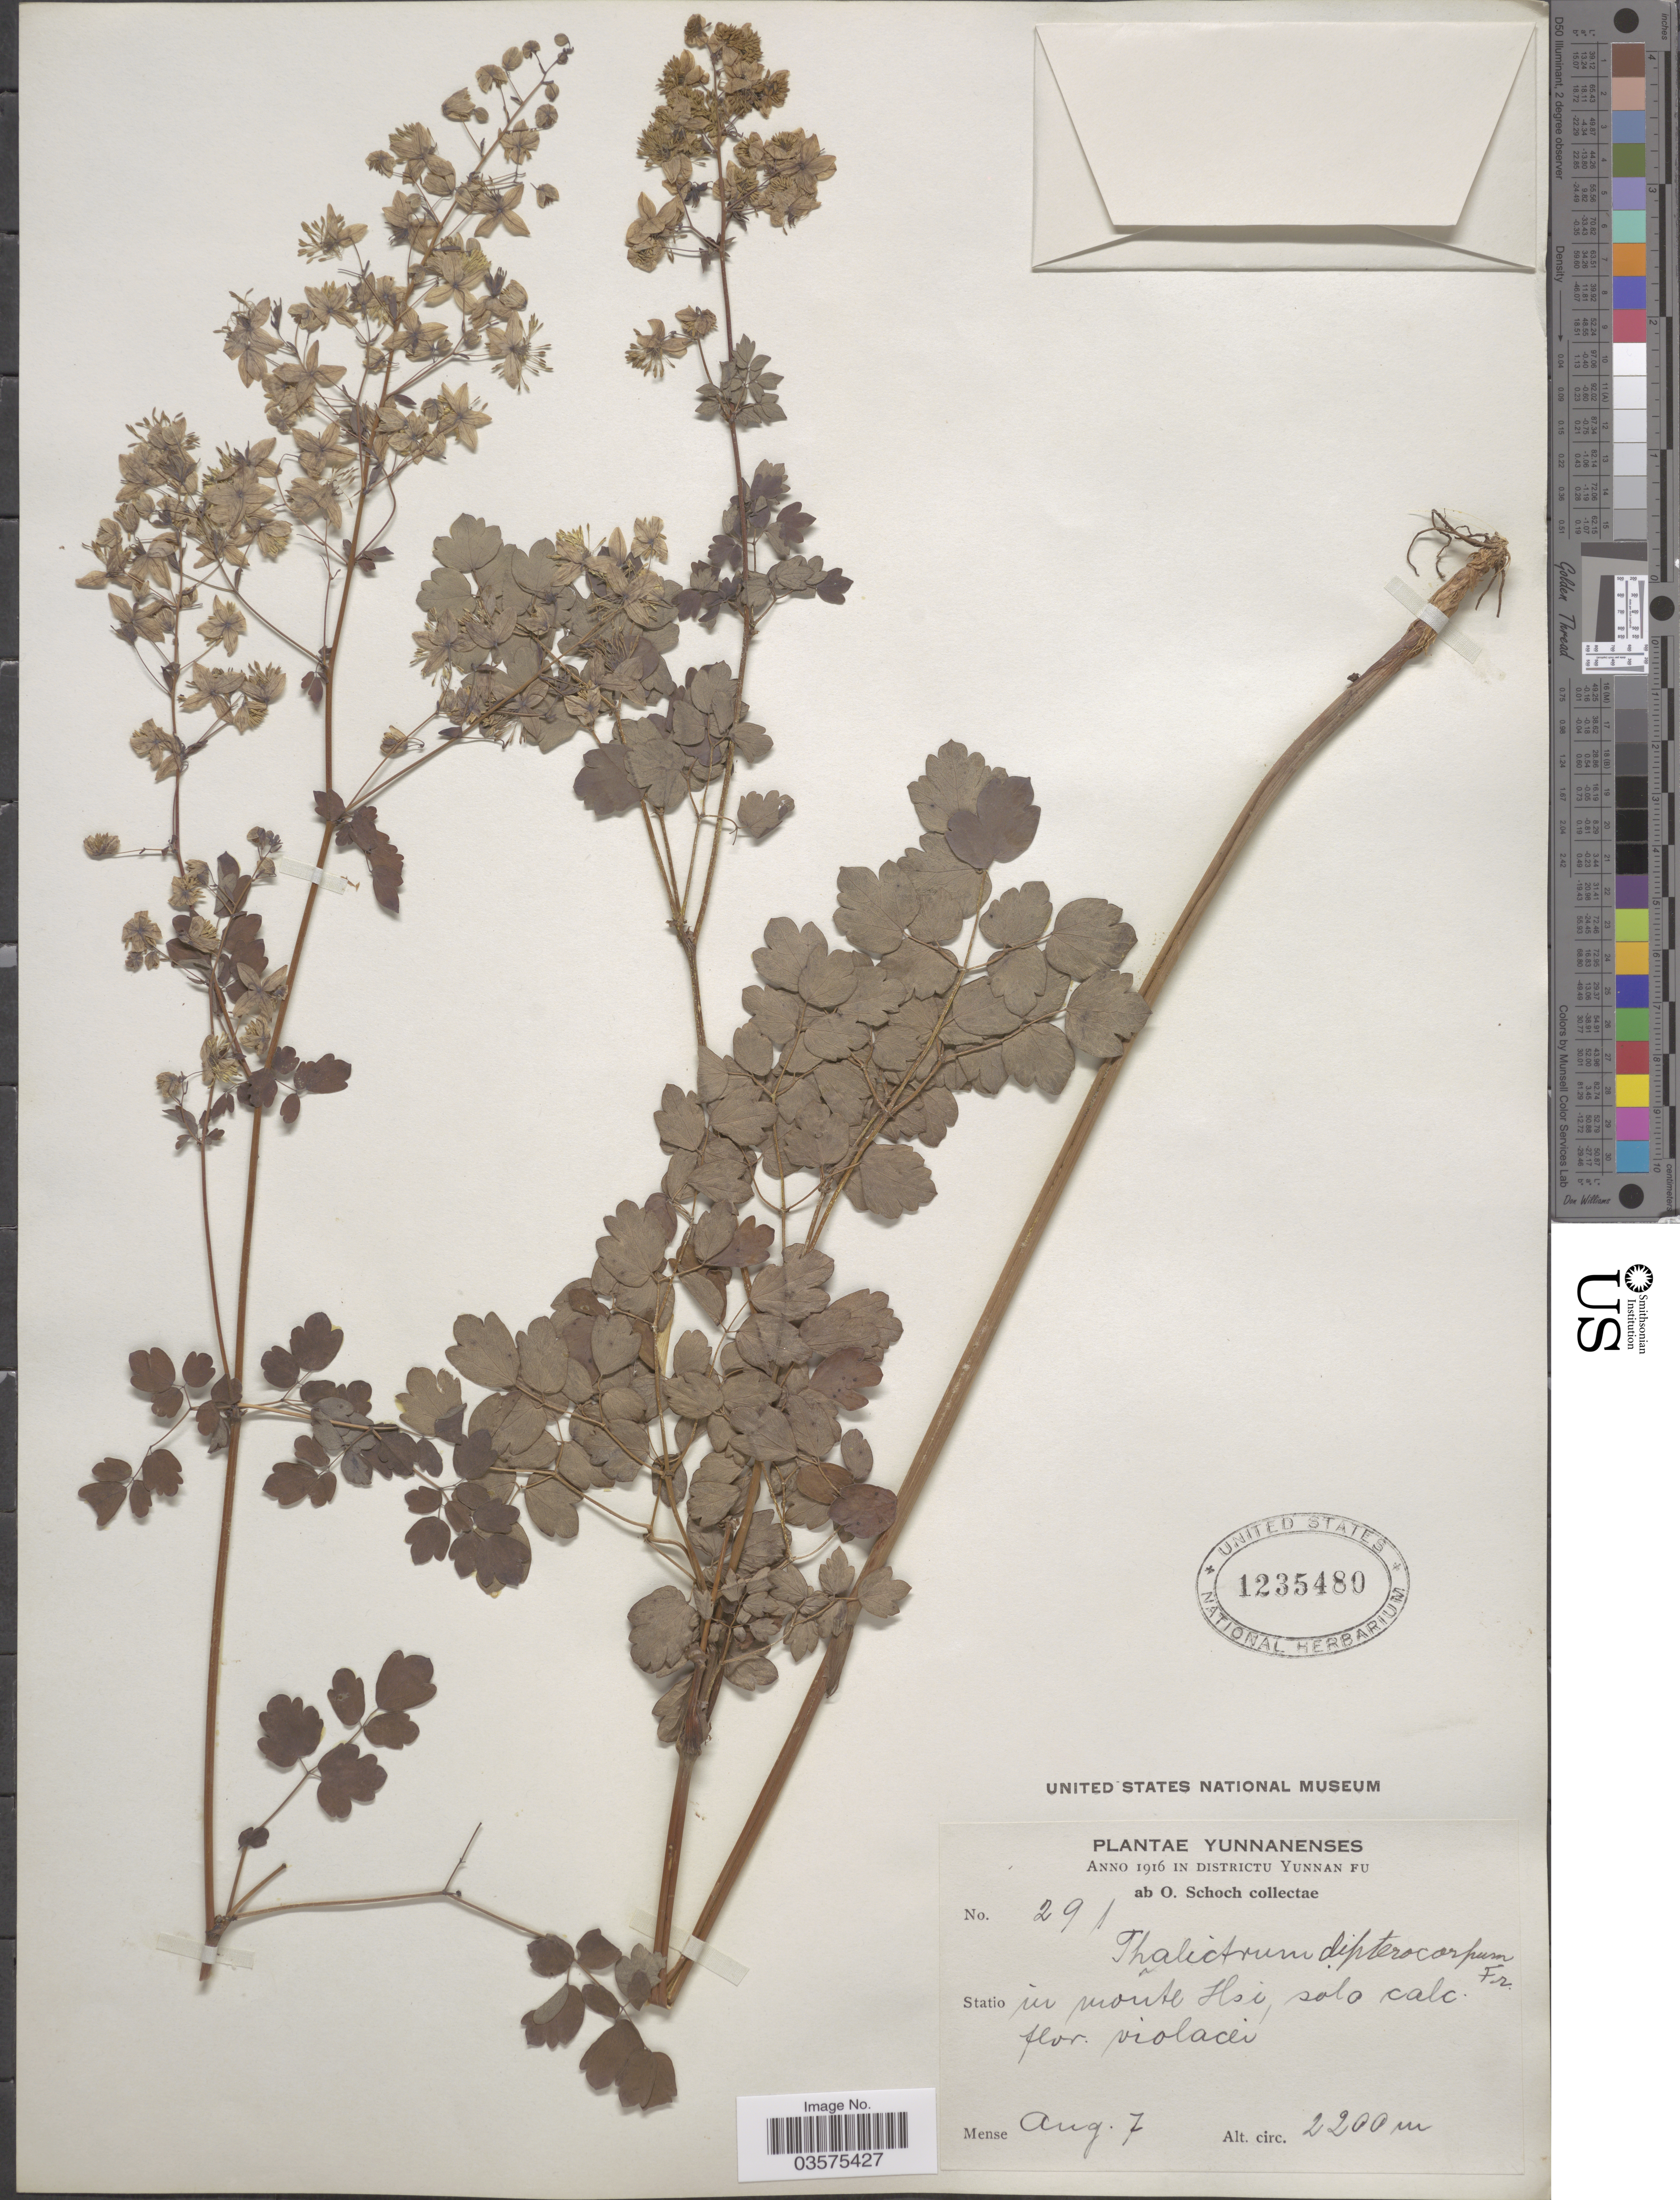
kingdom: Plantae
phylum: Tracheophyta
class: Magnoliopsida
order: Ranunculales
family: Ranunculaceae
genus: Thalictrum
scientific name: Thalictrum dipterocarpum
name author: Franch.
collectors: O. Schoch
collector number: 291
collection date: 1916-08-07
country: China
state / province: Yunnan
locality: Districtu Yunnan Fu. Statio in monte Hsi, solo calc.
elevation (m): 2200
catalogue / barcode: US 1235480